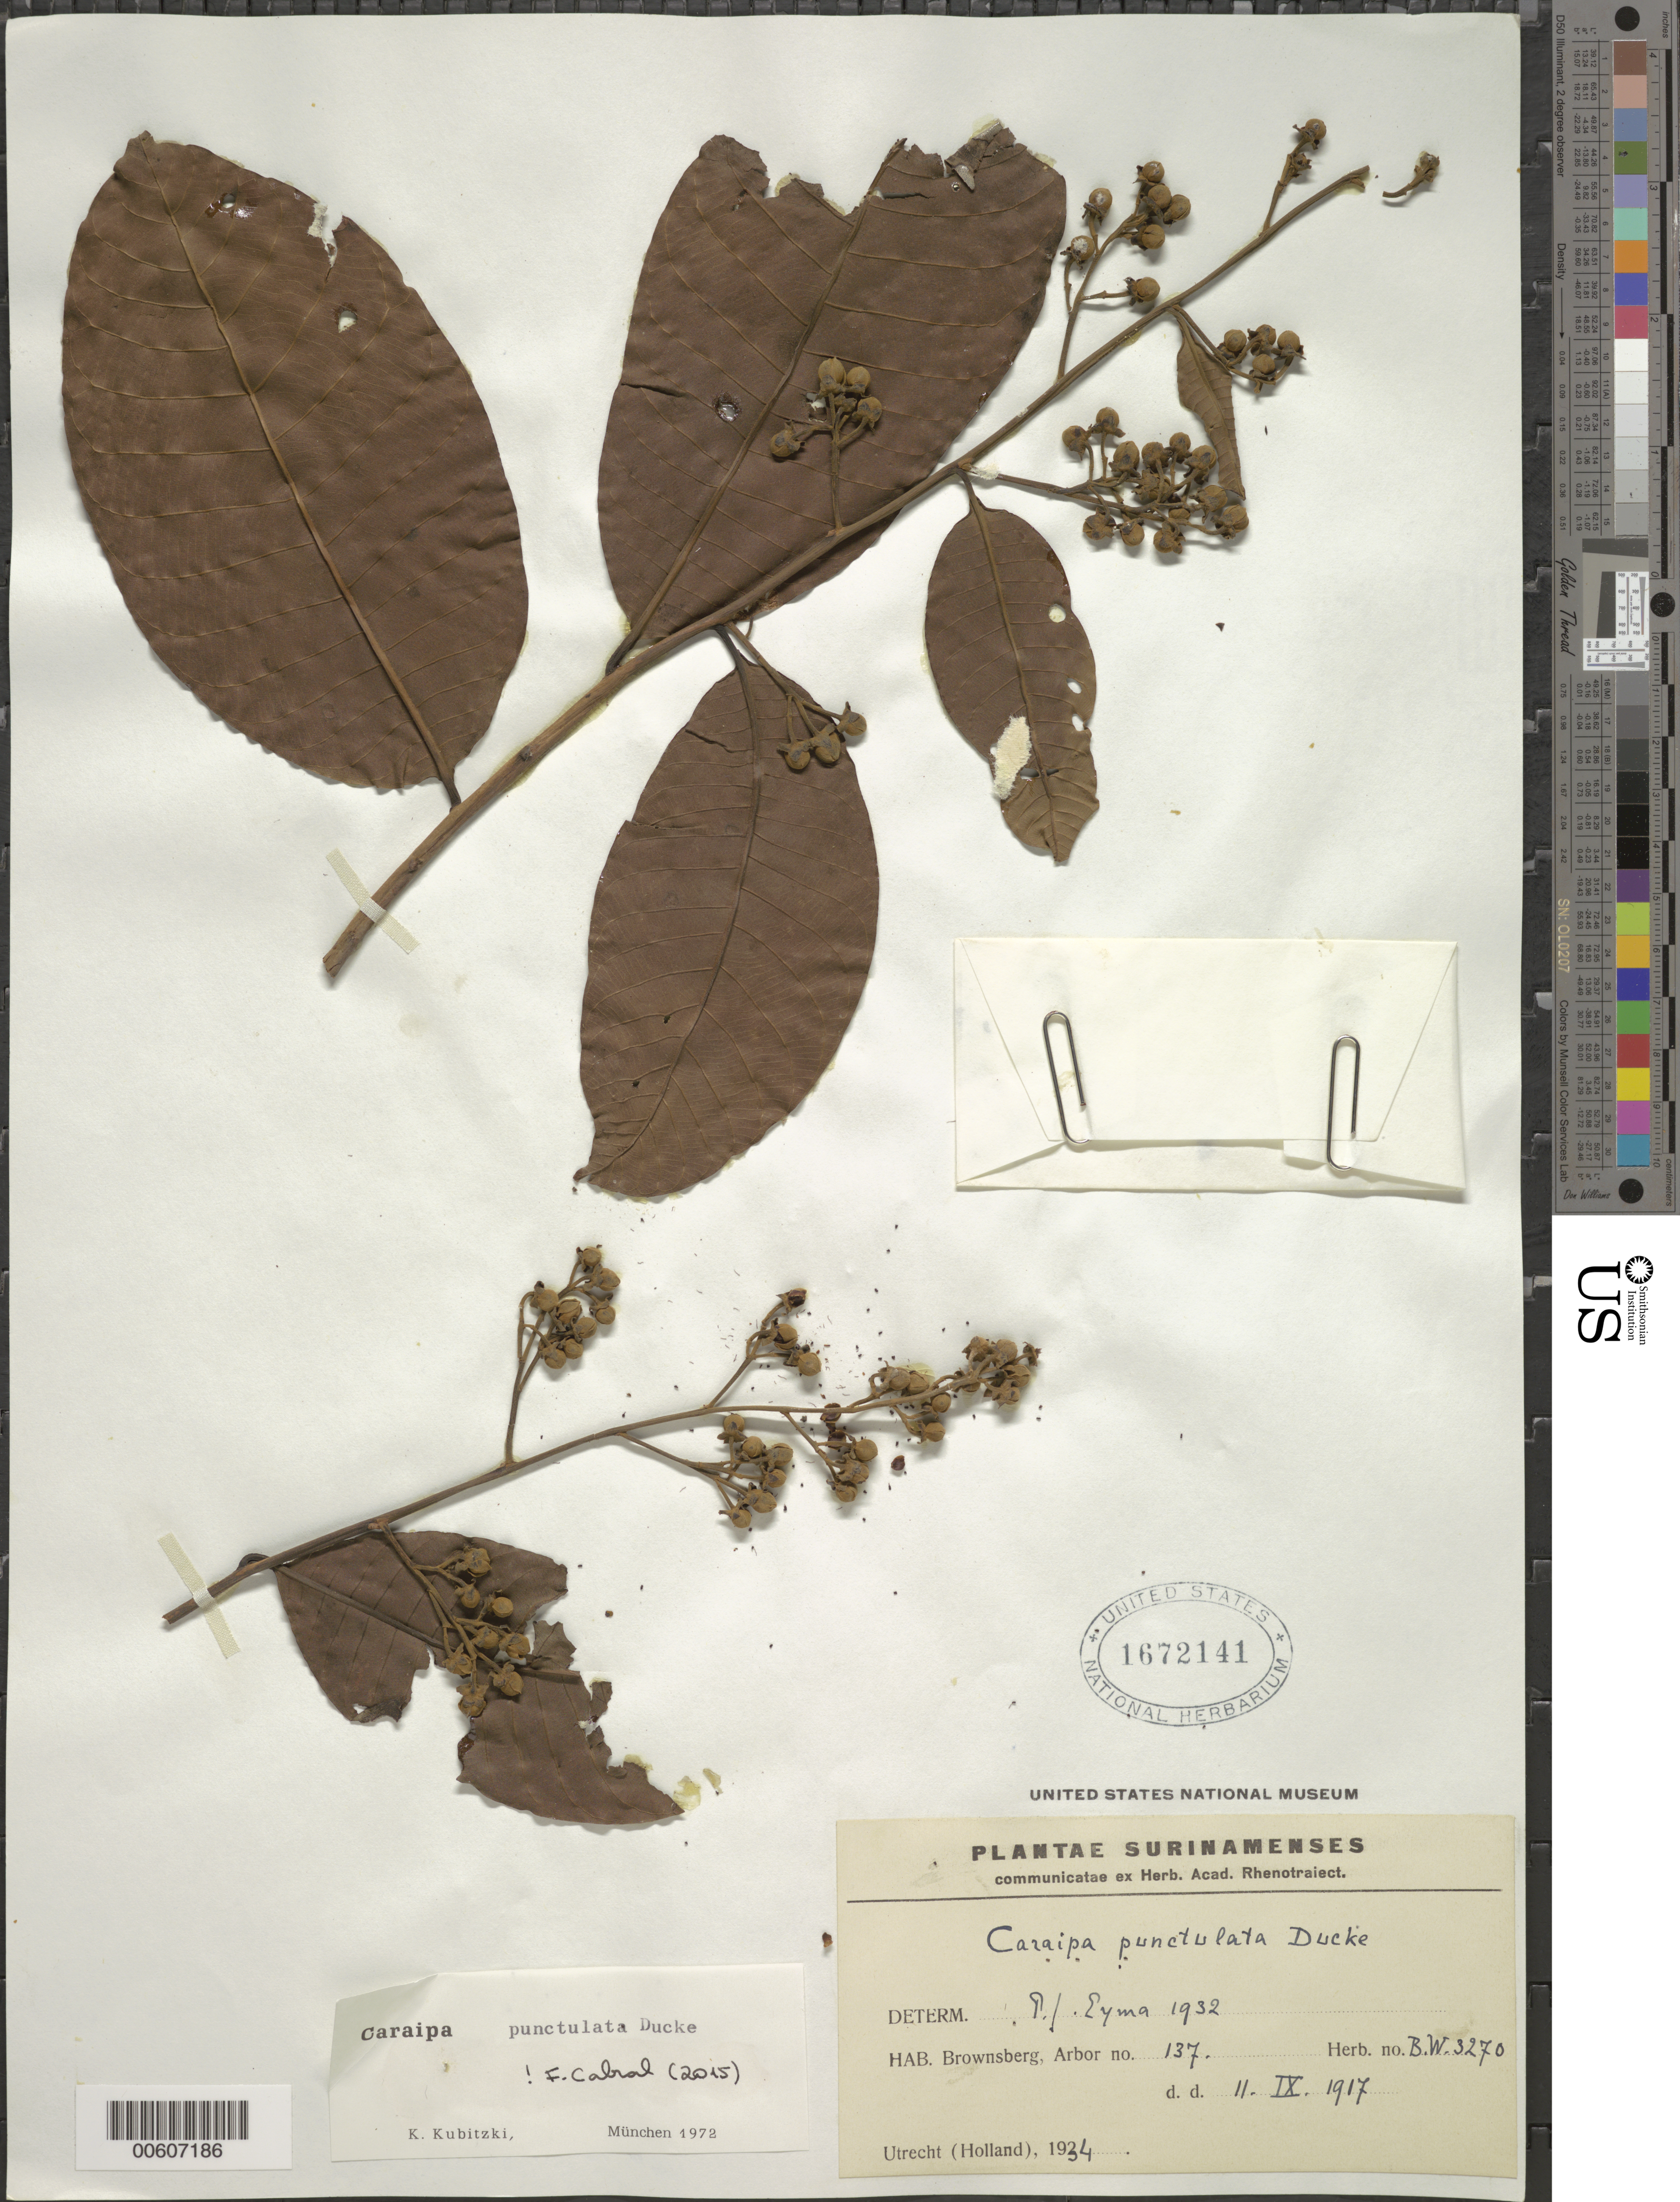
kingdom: Plantae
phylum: Tracheophyta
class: Magnoliopsida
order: Malpighiales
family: Calophyllaceae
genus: Caraipa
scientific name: Caraipa punctulata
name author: Ducke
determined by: Kubitzki, Klaus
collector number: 3270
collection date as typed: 11-Sep-17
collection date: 1917-09-11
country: Suriname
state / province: Brokopondo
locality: Brownsberg, Forest Reserve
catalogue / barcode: US 1672141